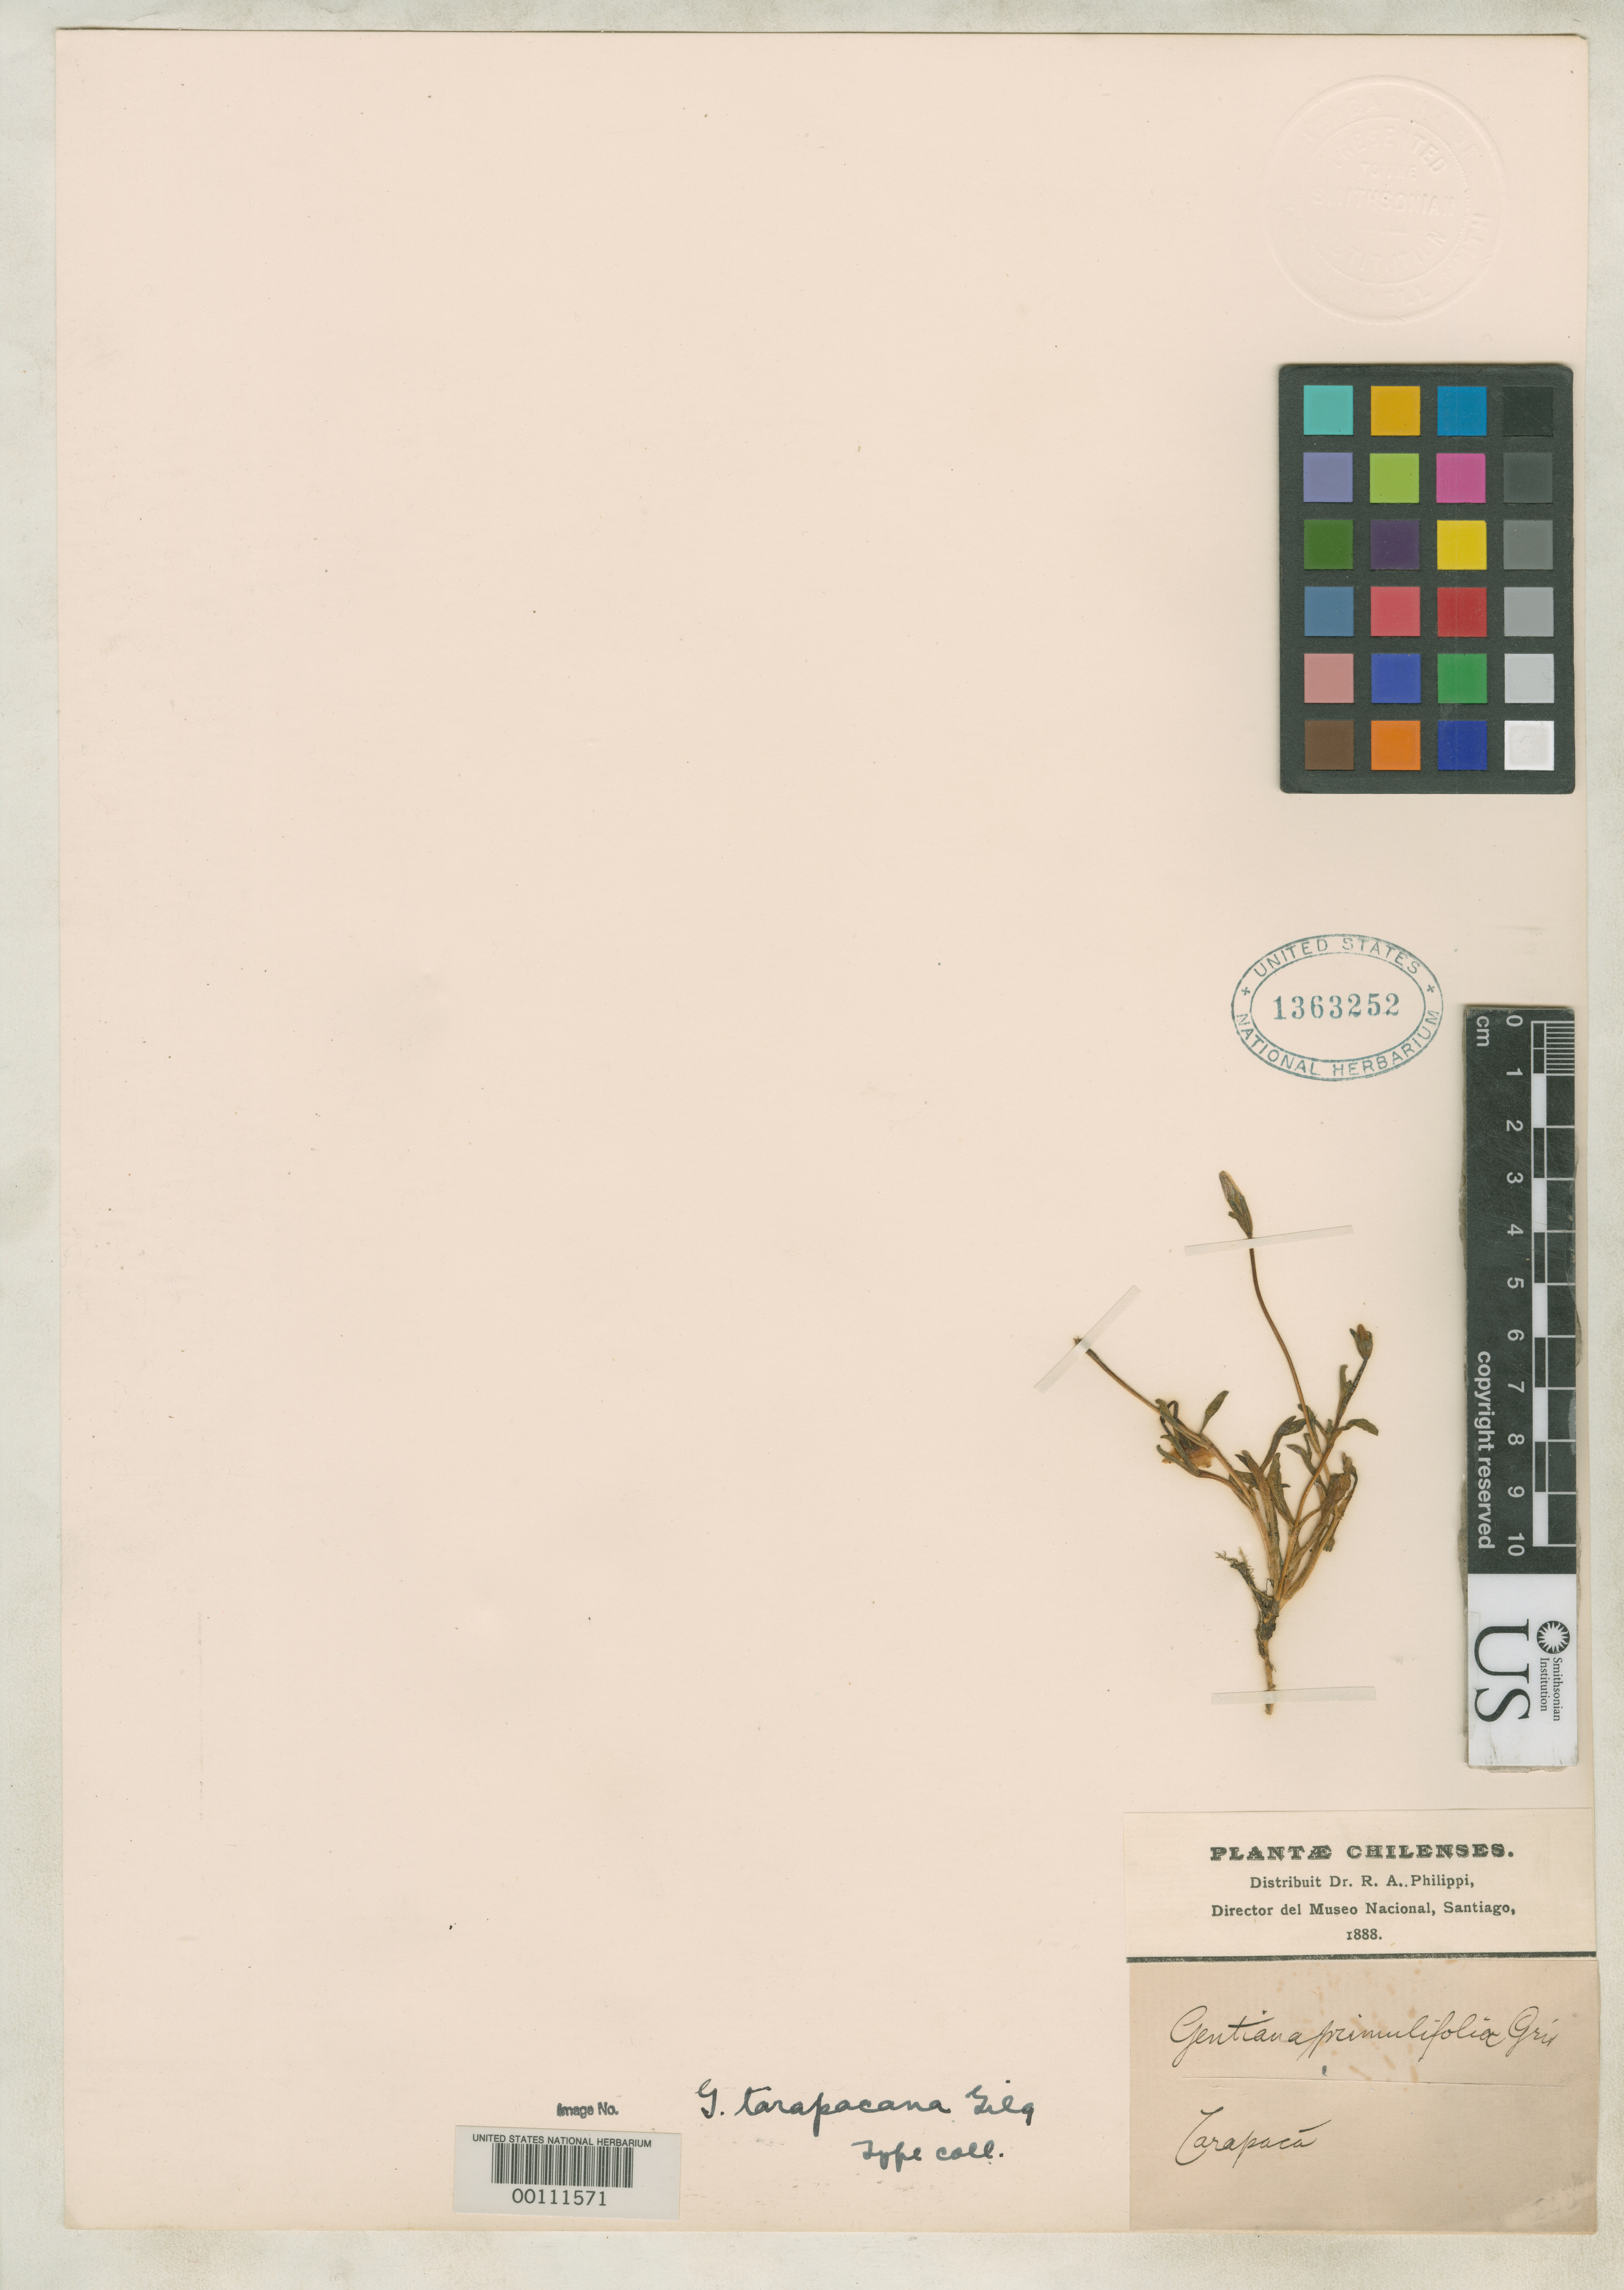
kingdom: Plantae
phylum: Tracheophyta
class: Magnoliopsida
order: Gentianales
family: Gentianaceae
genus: Gentiana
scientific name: Gentiana tarapacana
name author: Gilg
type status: Isotype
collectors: R. A. Philippi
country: Chile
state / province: Tarapacá (I)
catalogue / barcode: US 1363252